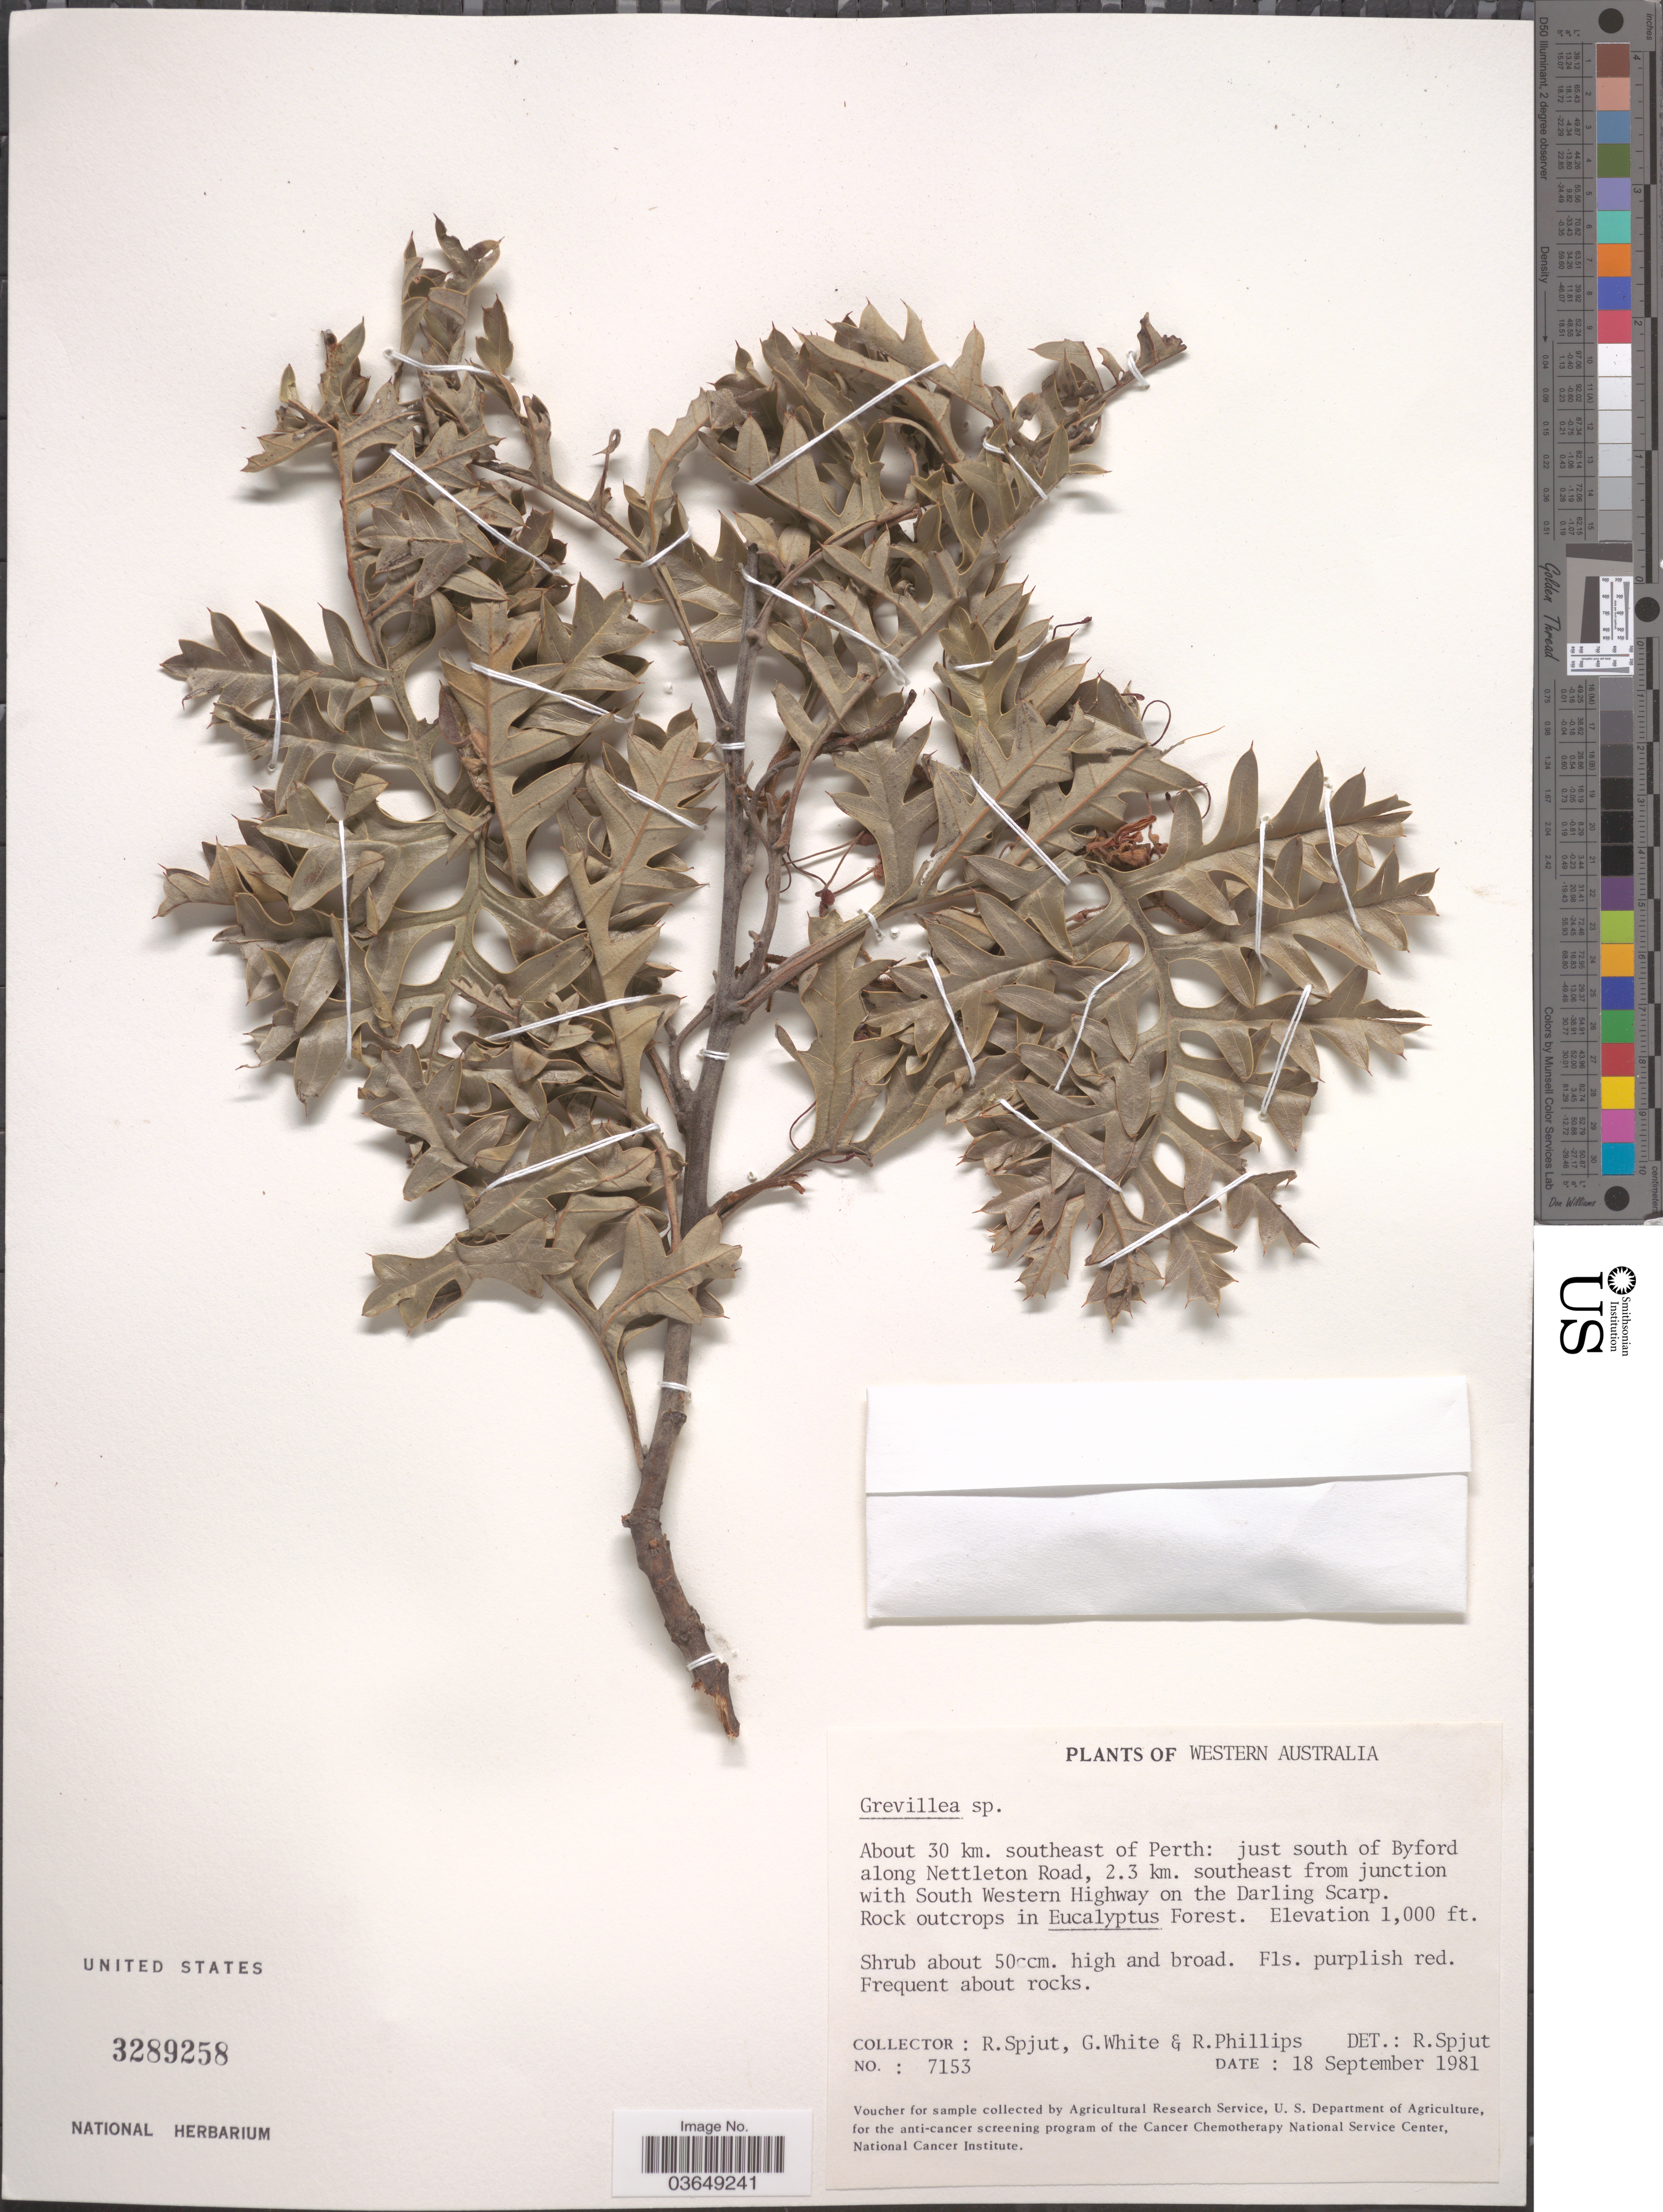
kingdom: Plantae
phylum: Tracheophyta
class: Magnoliopsida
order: Proteales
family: Proteaceae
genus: Grevillea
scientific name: Grevillea sp.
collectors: R. Spjut, G. White & R. Phillips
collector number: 7153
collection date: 1981-09-18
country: Australia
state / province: Western Australia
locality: About 30 km. southeast of Perth: just south of Byford along Nettleton Road, 2.3 km. southeast from junction with South Western Highway on the Darling Scarp.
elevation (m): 305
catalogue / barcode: US 3289258